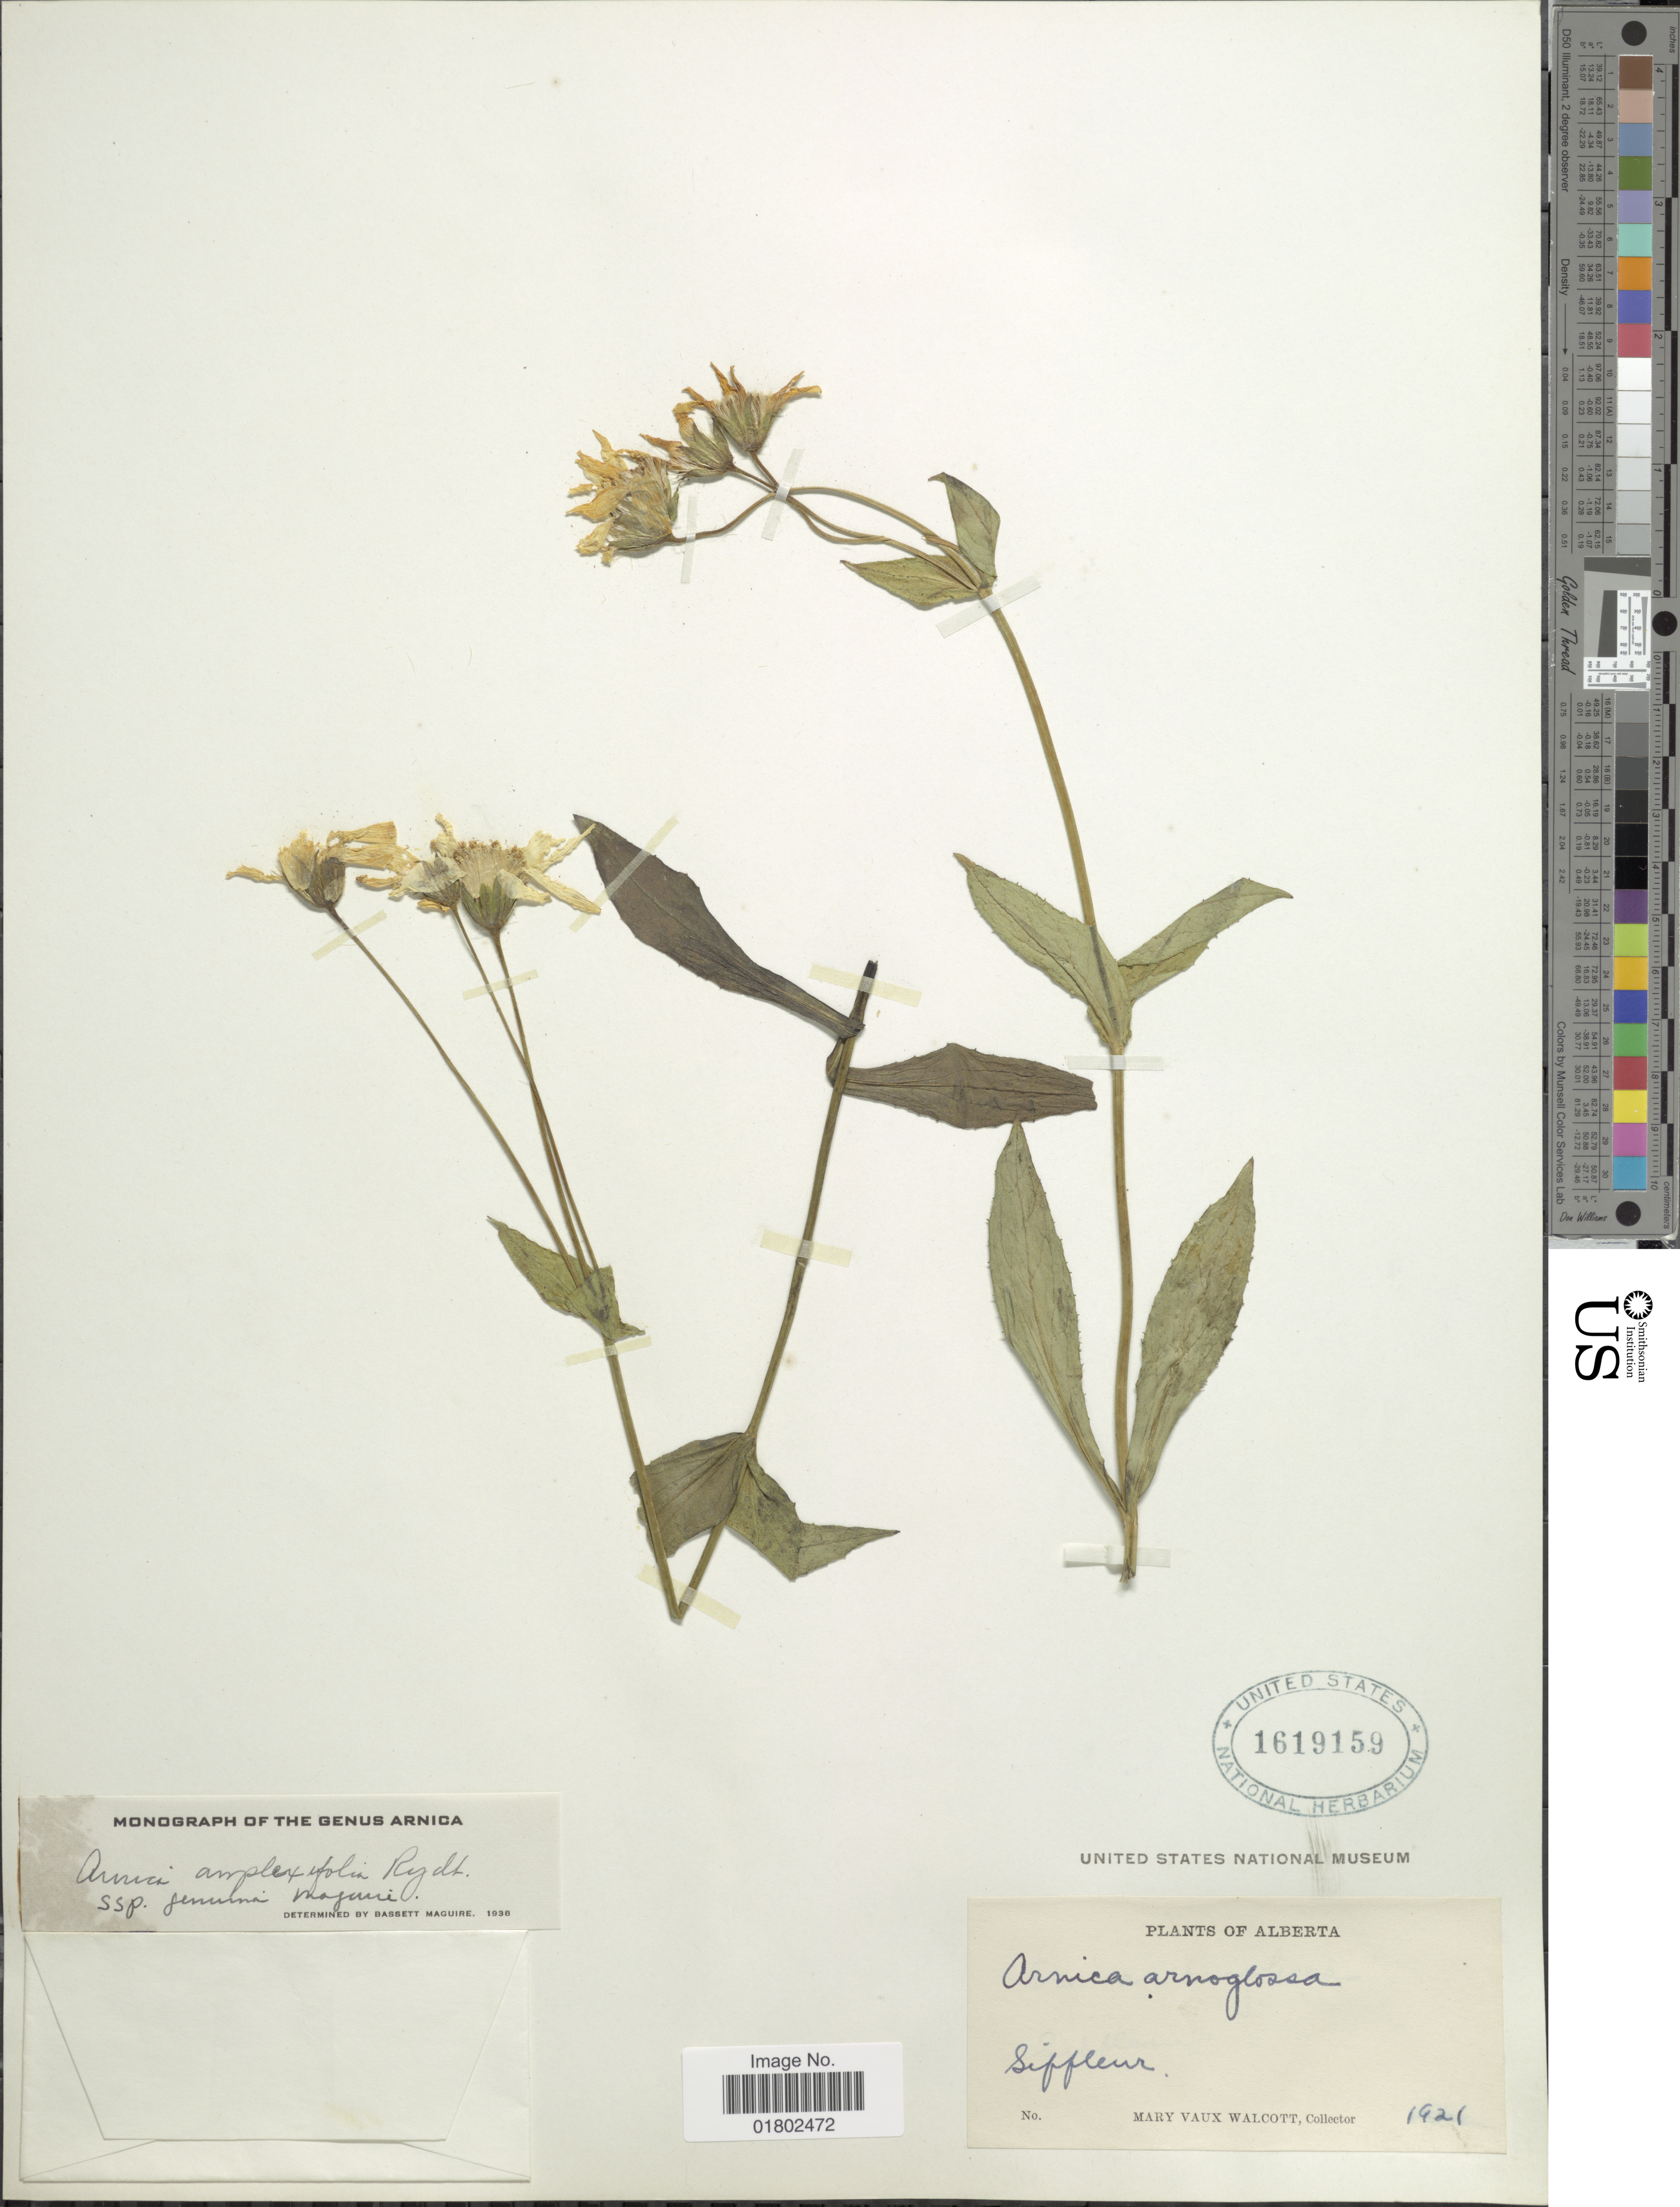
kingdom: Plantae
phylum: Tracheophyta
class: Magnoliopsida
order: Asterales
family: Asteraceae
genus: Arnica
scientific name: Arnica amplexifolia subsp. genuina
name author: Maguire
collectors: M. Walcott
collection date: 1921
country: Canada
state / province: Alberta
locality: Siffleur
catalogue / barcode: US 1619159